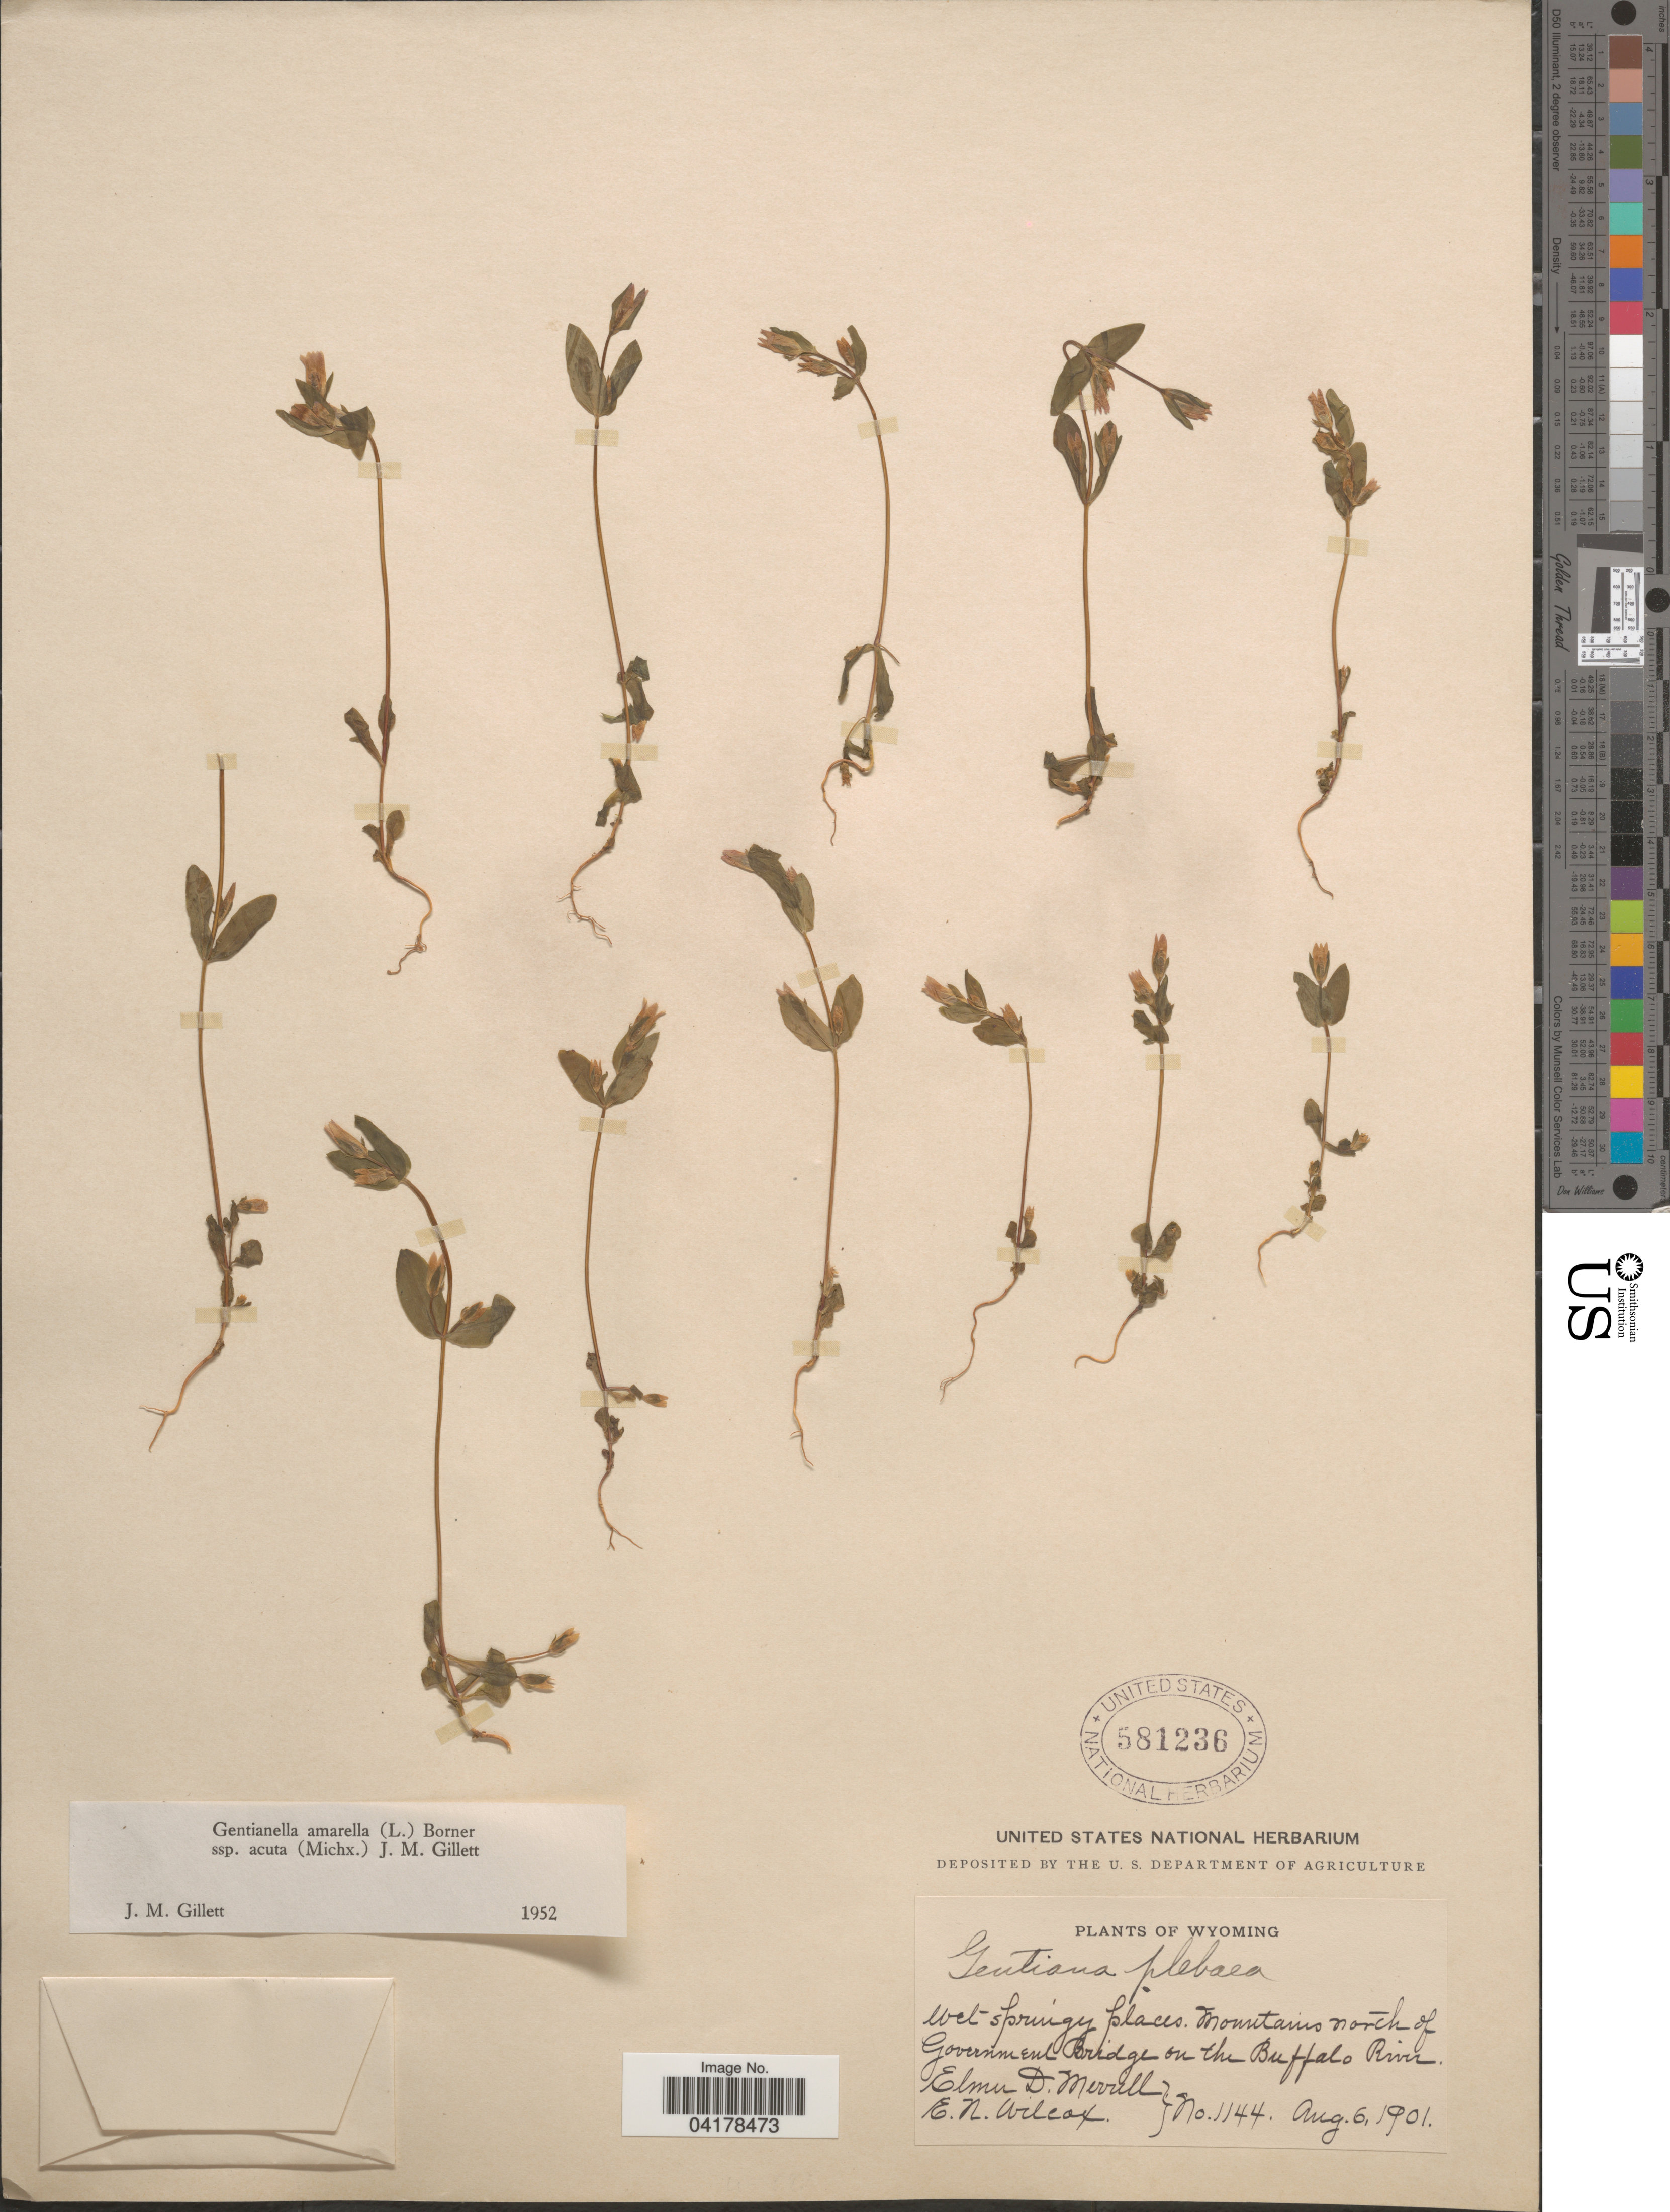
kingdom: Plantae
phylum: Tracheophyta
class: Magnoliopsida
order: Gentianales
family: Gentianaceae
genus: Gentianella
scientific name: Gentianella amarella subsp. acuta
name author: (Michx.) J.M. Gillett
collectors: E. D. Merrill & E. Wilcox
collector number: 11144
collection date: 1901-08-06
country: United States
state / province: Wyoming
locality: Mountains north of Government Bridge on the Buffalo River.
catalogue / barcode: US 581236